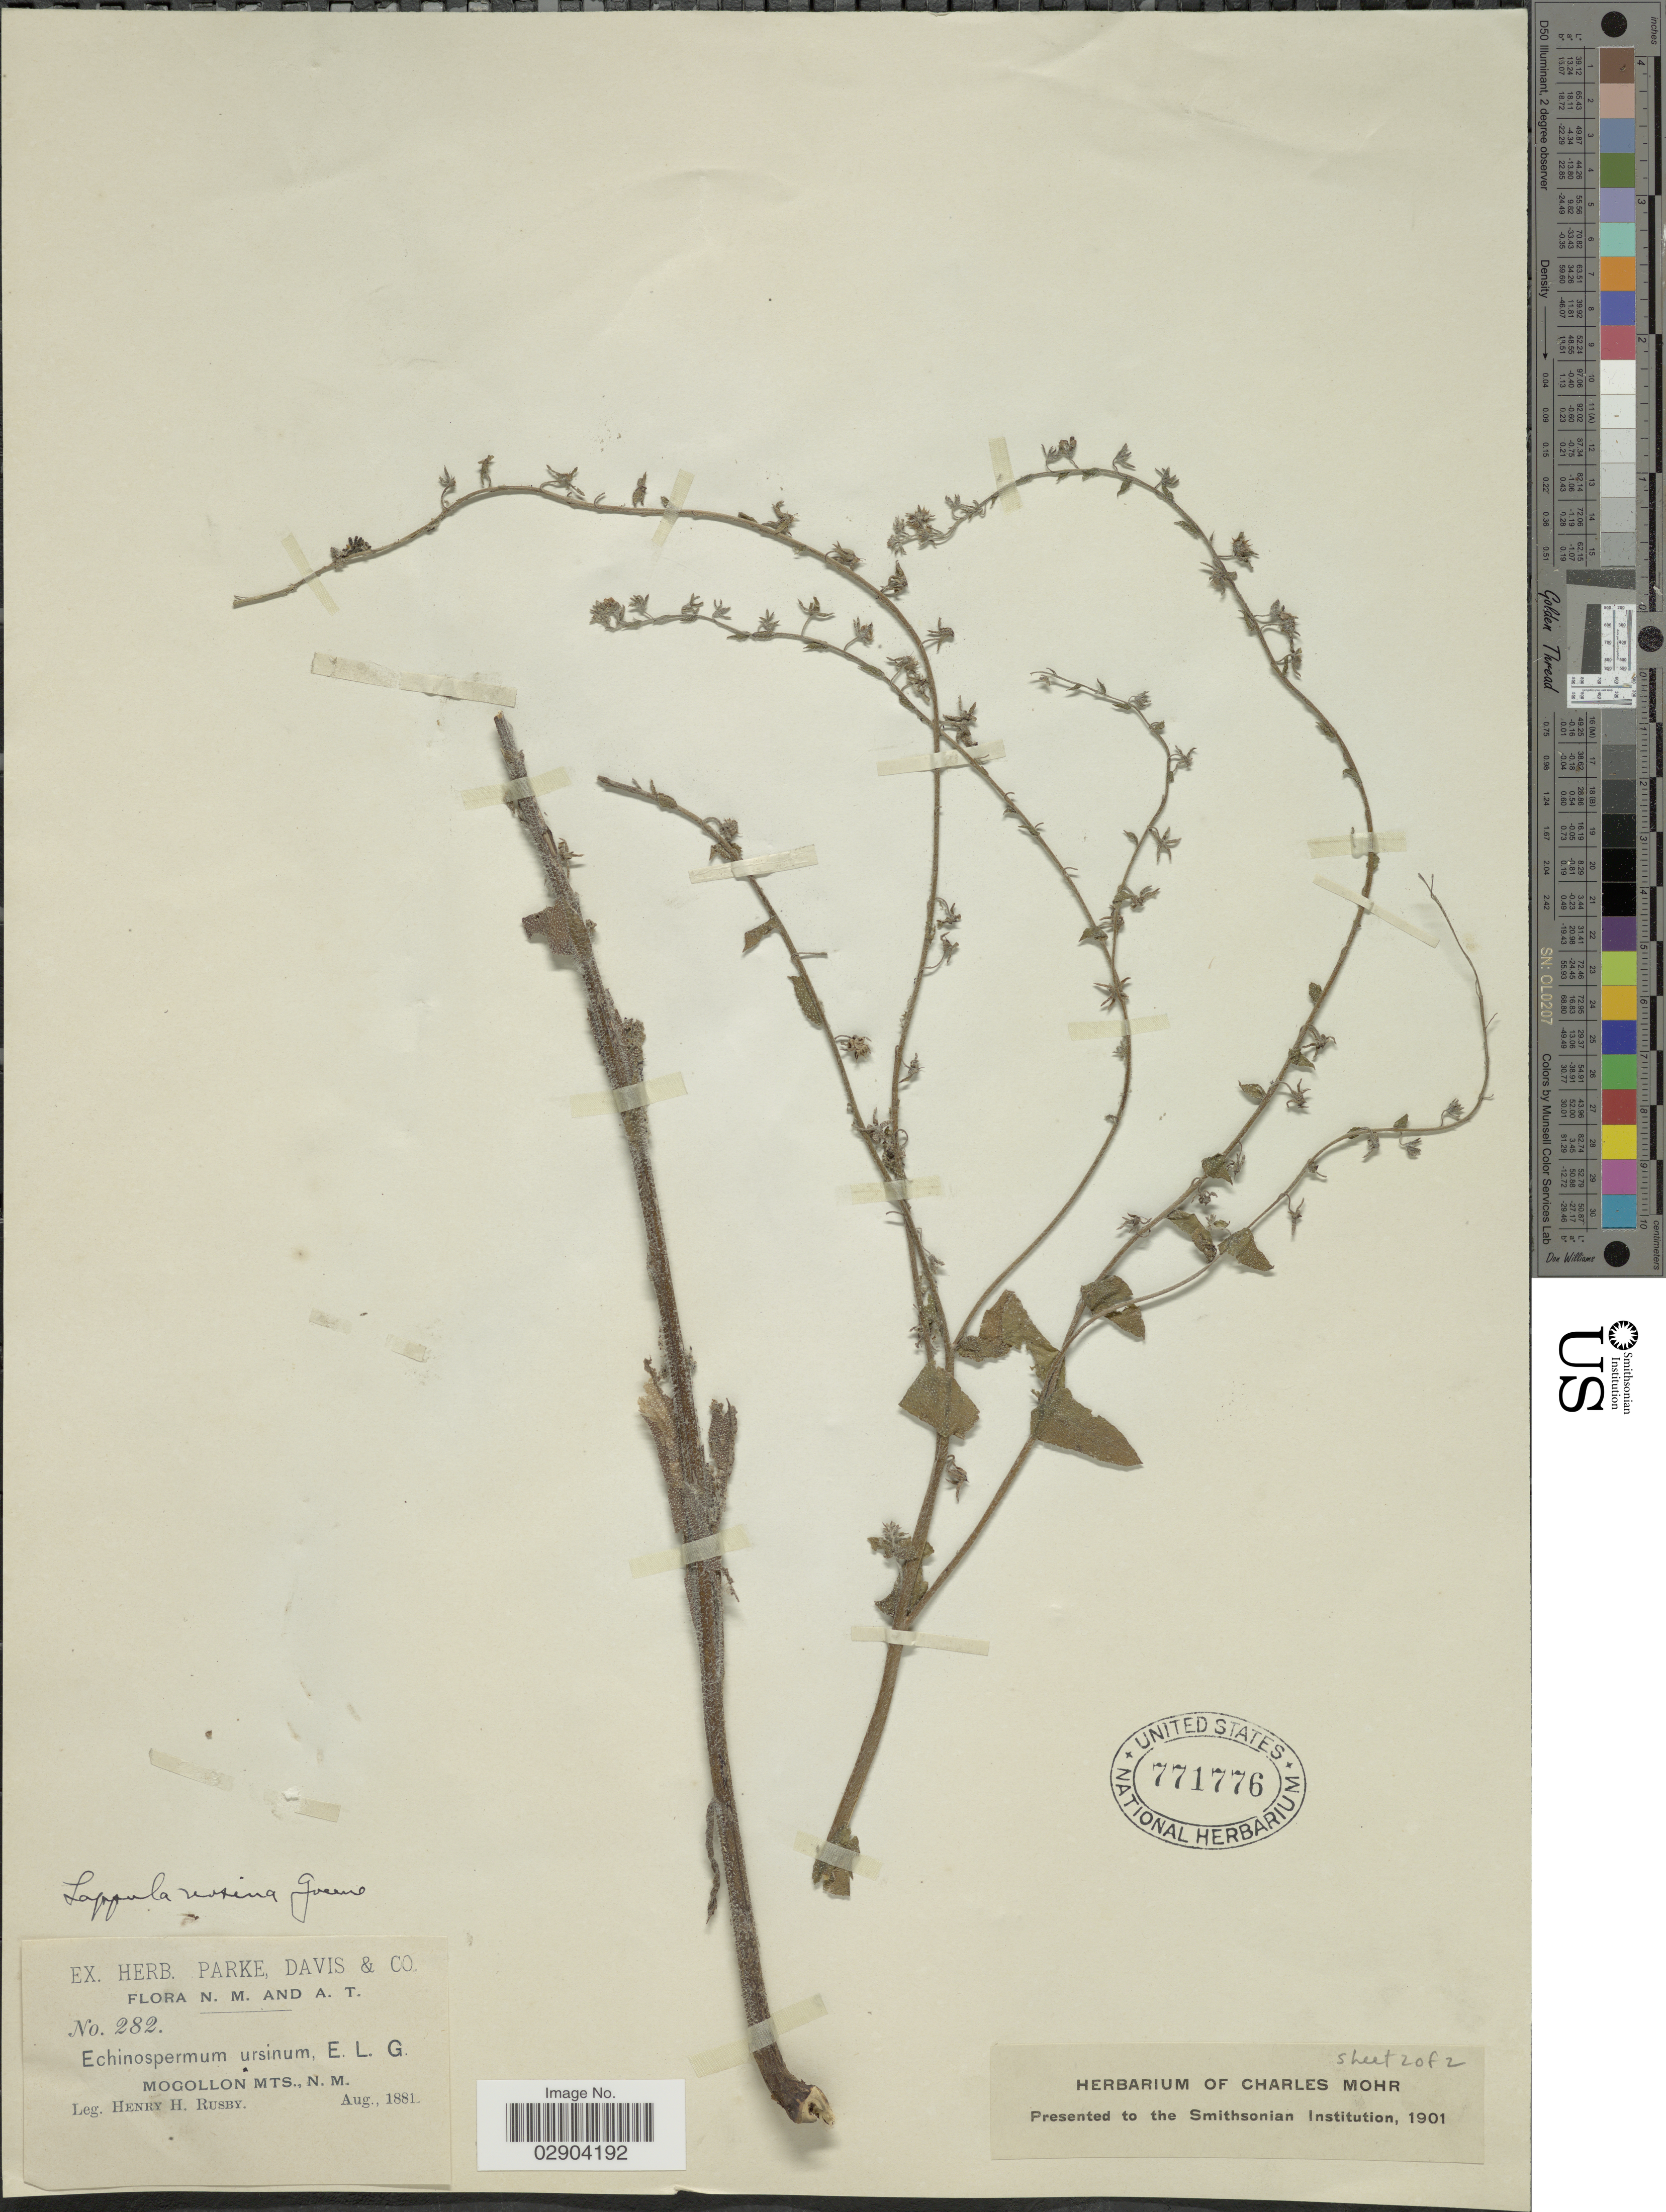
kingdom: Plantae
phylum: Tracheophyta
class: Magnoliopsida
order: Boraginales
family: Boraginaceae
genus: Hackelia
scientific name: Hackelia ursina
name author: (Greene ex A. Gray) I.M. Johnst.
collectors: H. H. Rusby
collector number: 282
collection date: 1881-08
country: United States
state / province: New Mexico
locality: N.M. and A.T. Mogollon Mts.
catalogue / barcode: US 771776